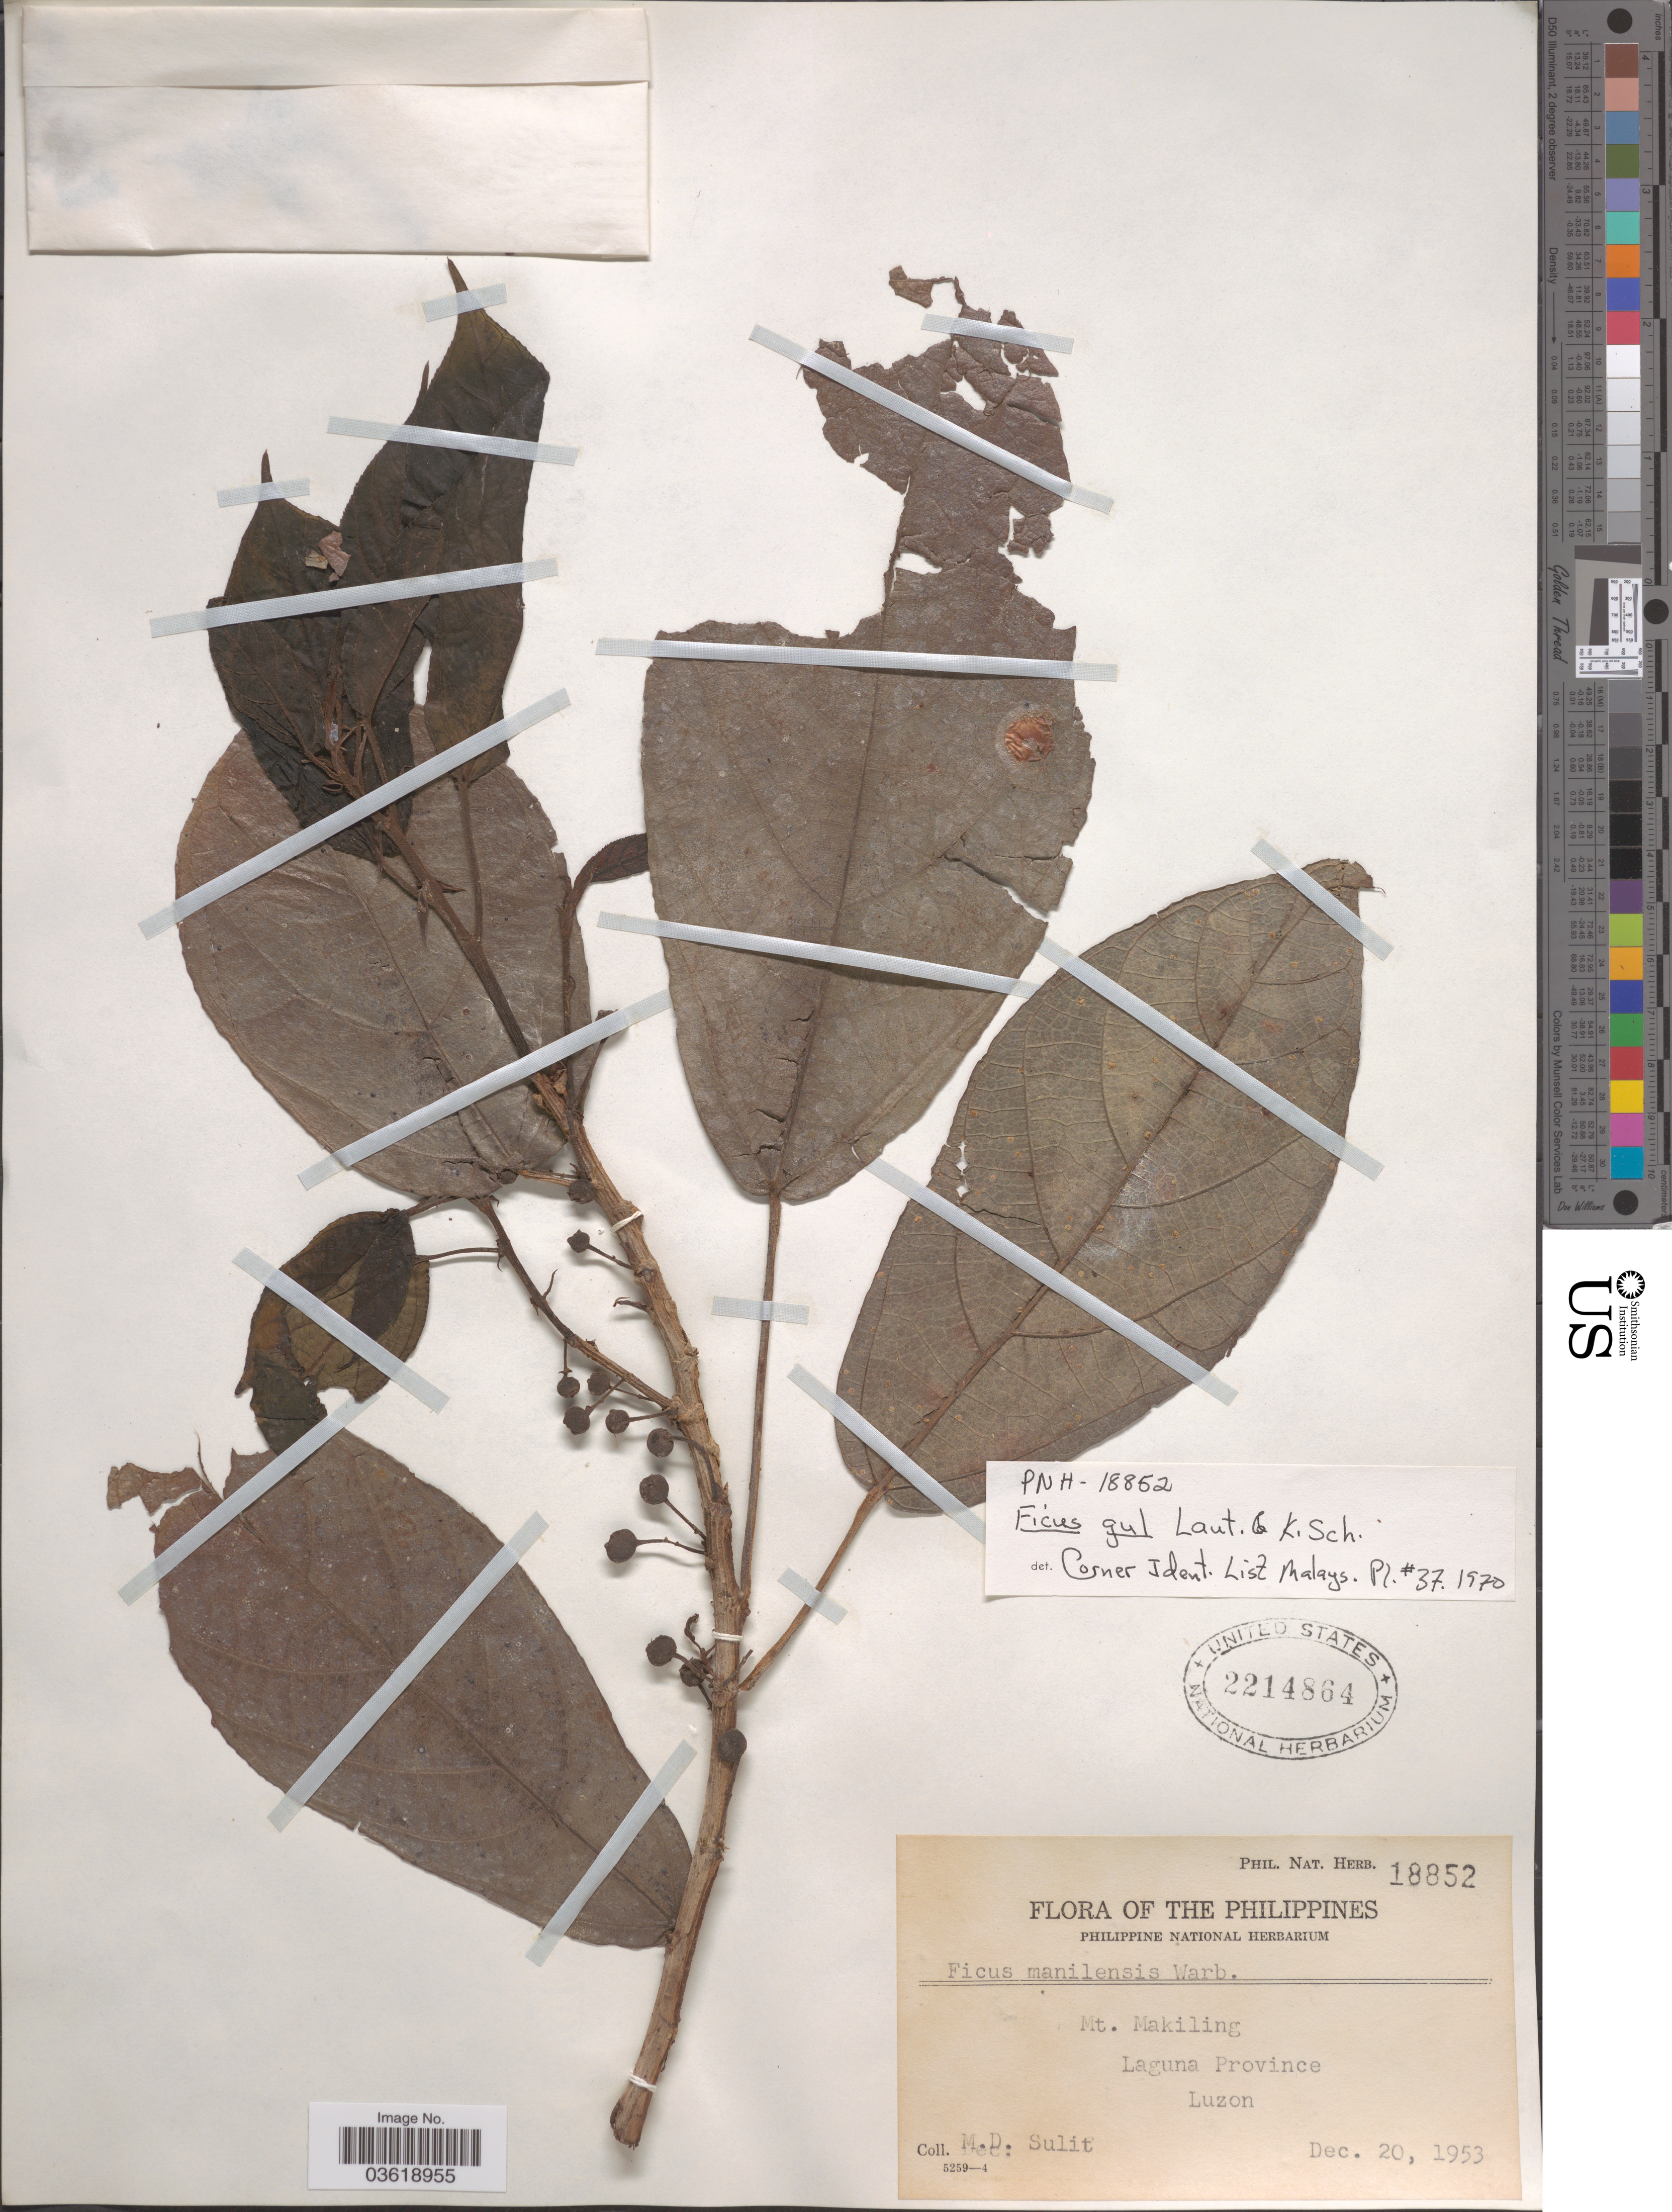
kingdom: Plantae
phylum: Tracheophyta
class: Magnoliopsida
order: Rosales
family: Moraceae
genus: Ficus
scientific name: Ficus gul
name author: Lauterb. & K. Schum.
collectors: M. Sulit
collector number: Phil. Nat. Herb. 18852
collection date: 1953-12-20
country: Philippines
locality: Mt. Makiling. Laguna Province. Luzon.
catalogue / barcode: US 2214864